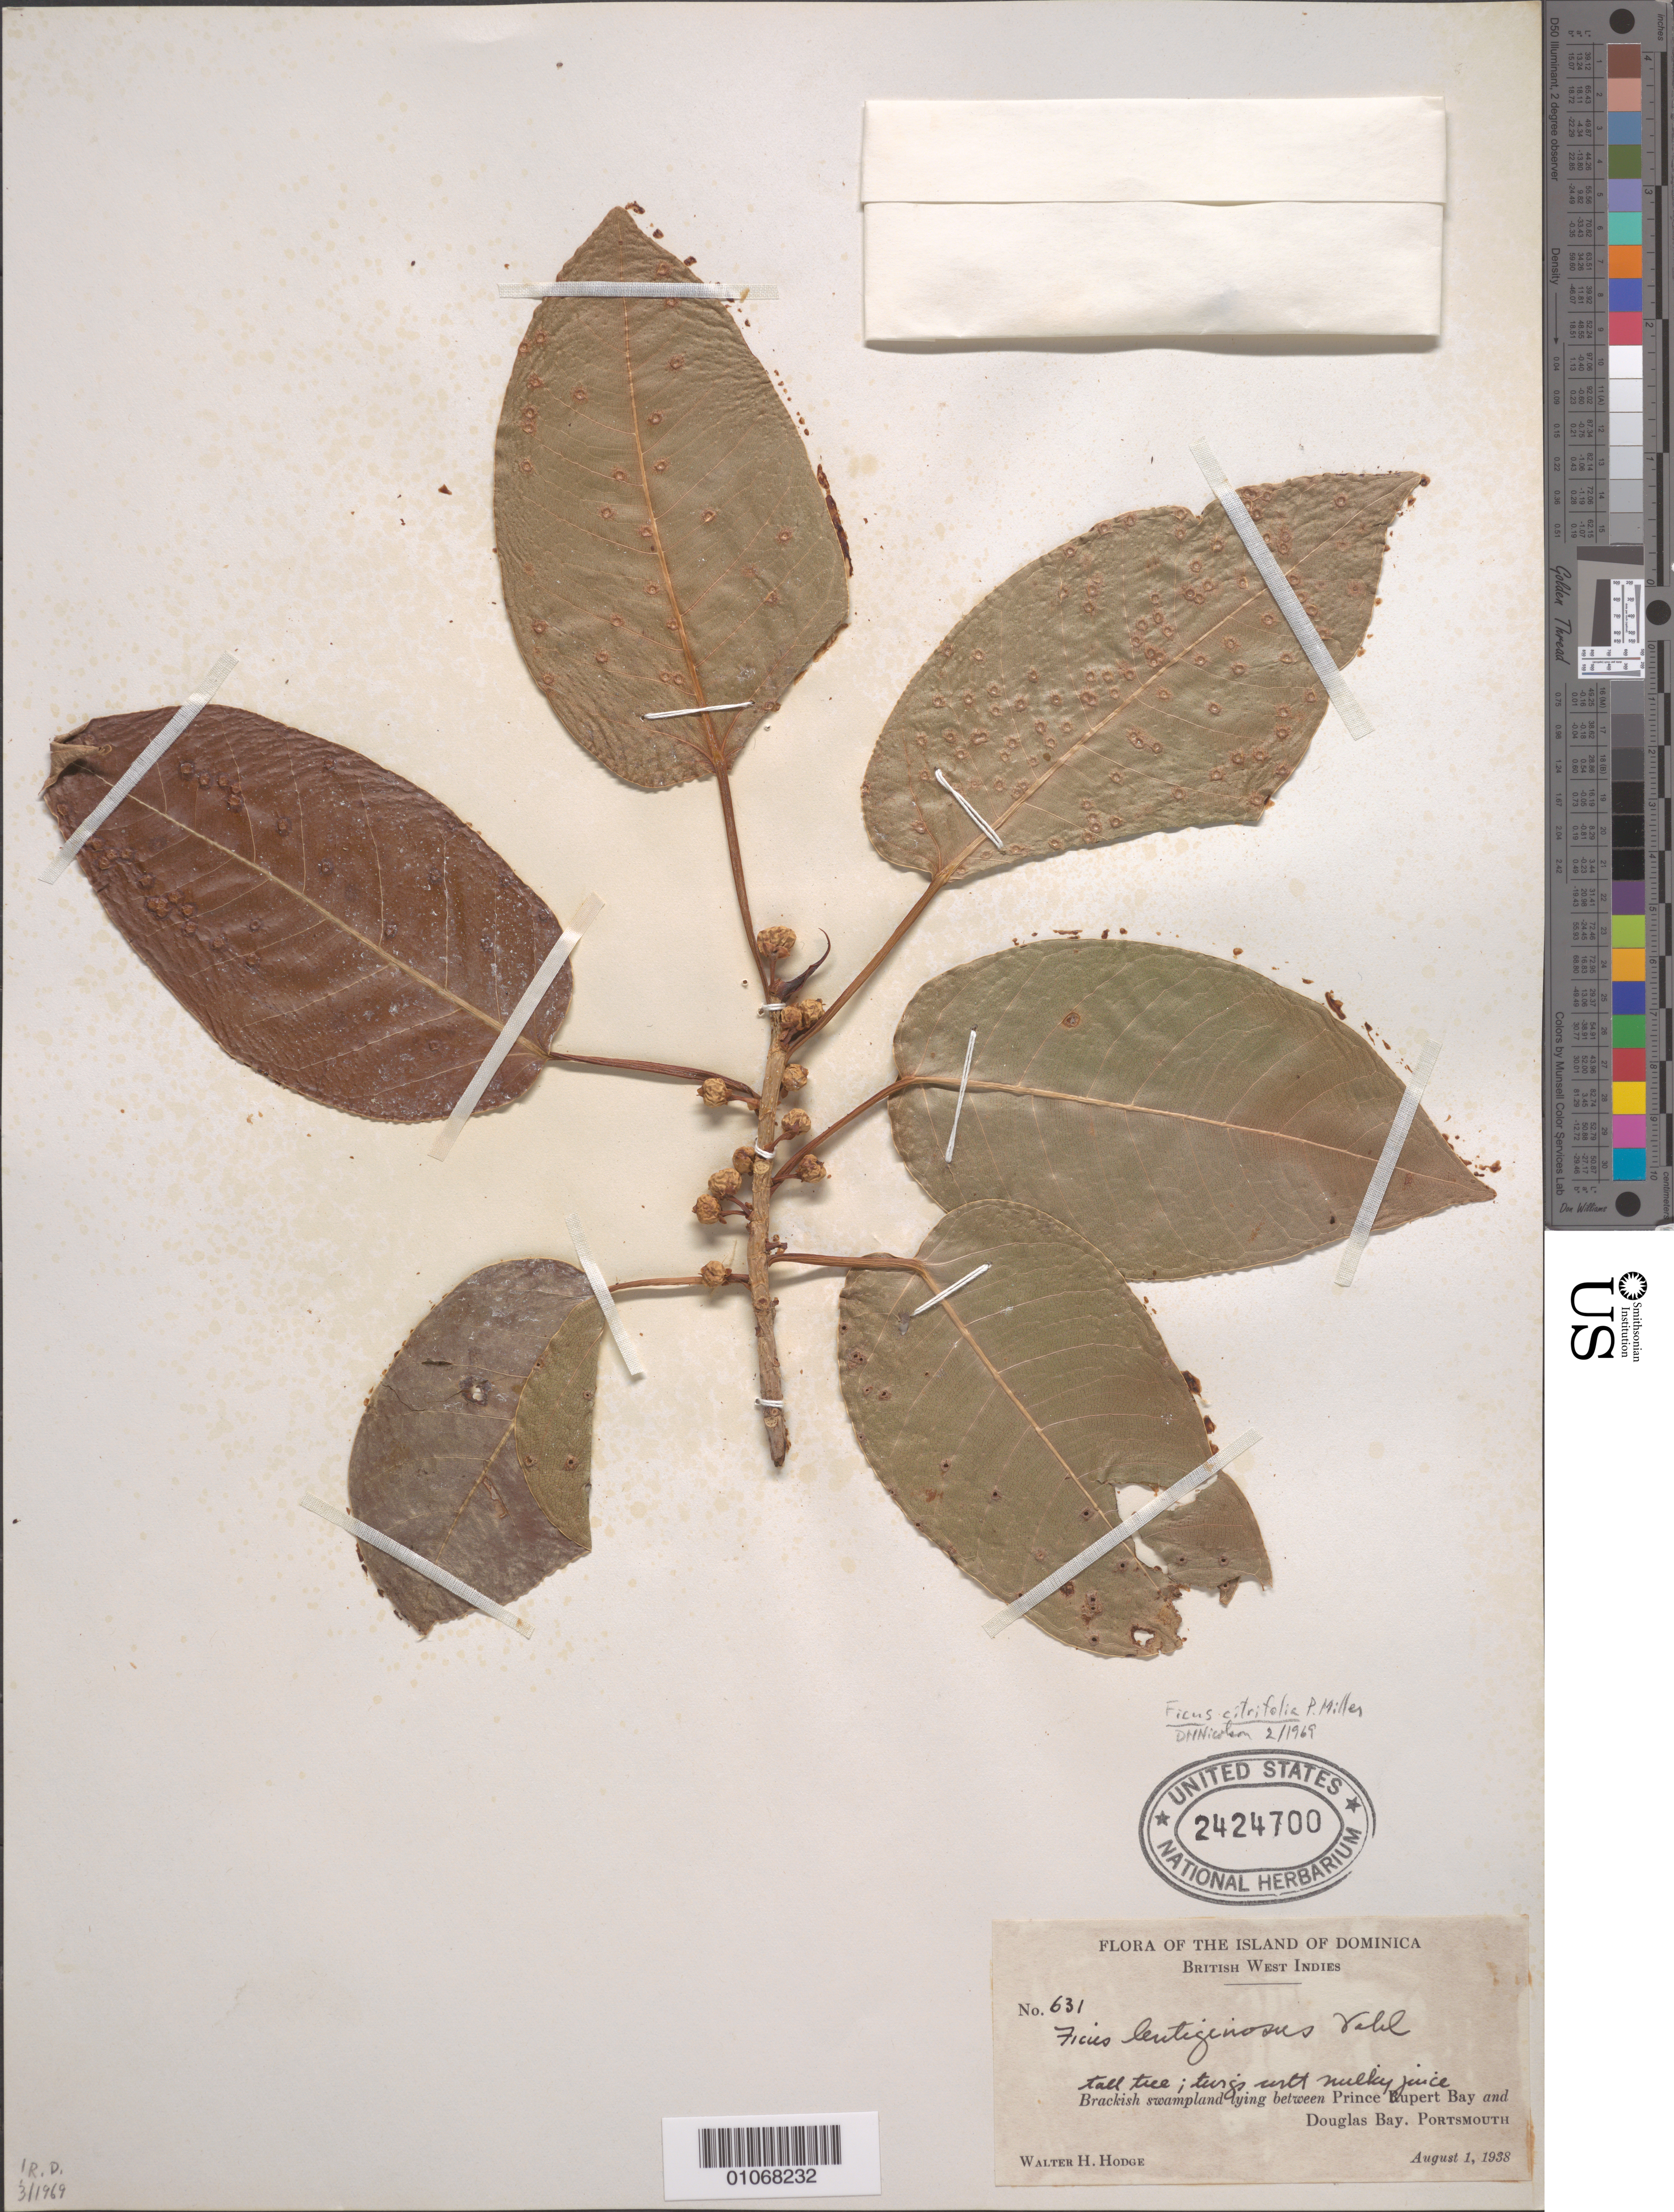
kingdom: Plantae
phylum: Tracheophyta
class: Magnoliopsida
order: Rosales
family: Moraceae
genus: Ficus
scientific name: Ficus citrifolia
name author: Mill.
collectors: W. Hodge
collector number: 631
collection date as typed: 01 Aug 1938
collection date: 1938-08-01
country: Dominica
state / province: St. John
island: Dominica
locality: Brackish swampland lying between Prince Rupert Bay and Douglas bay.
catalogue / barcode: US 2424700